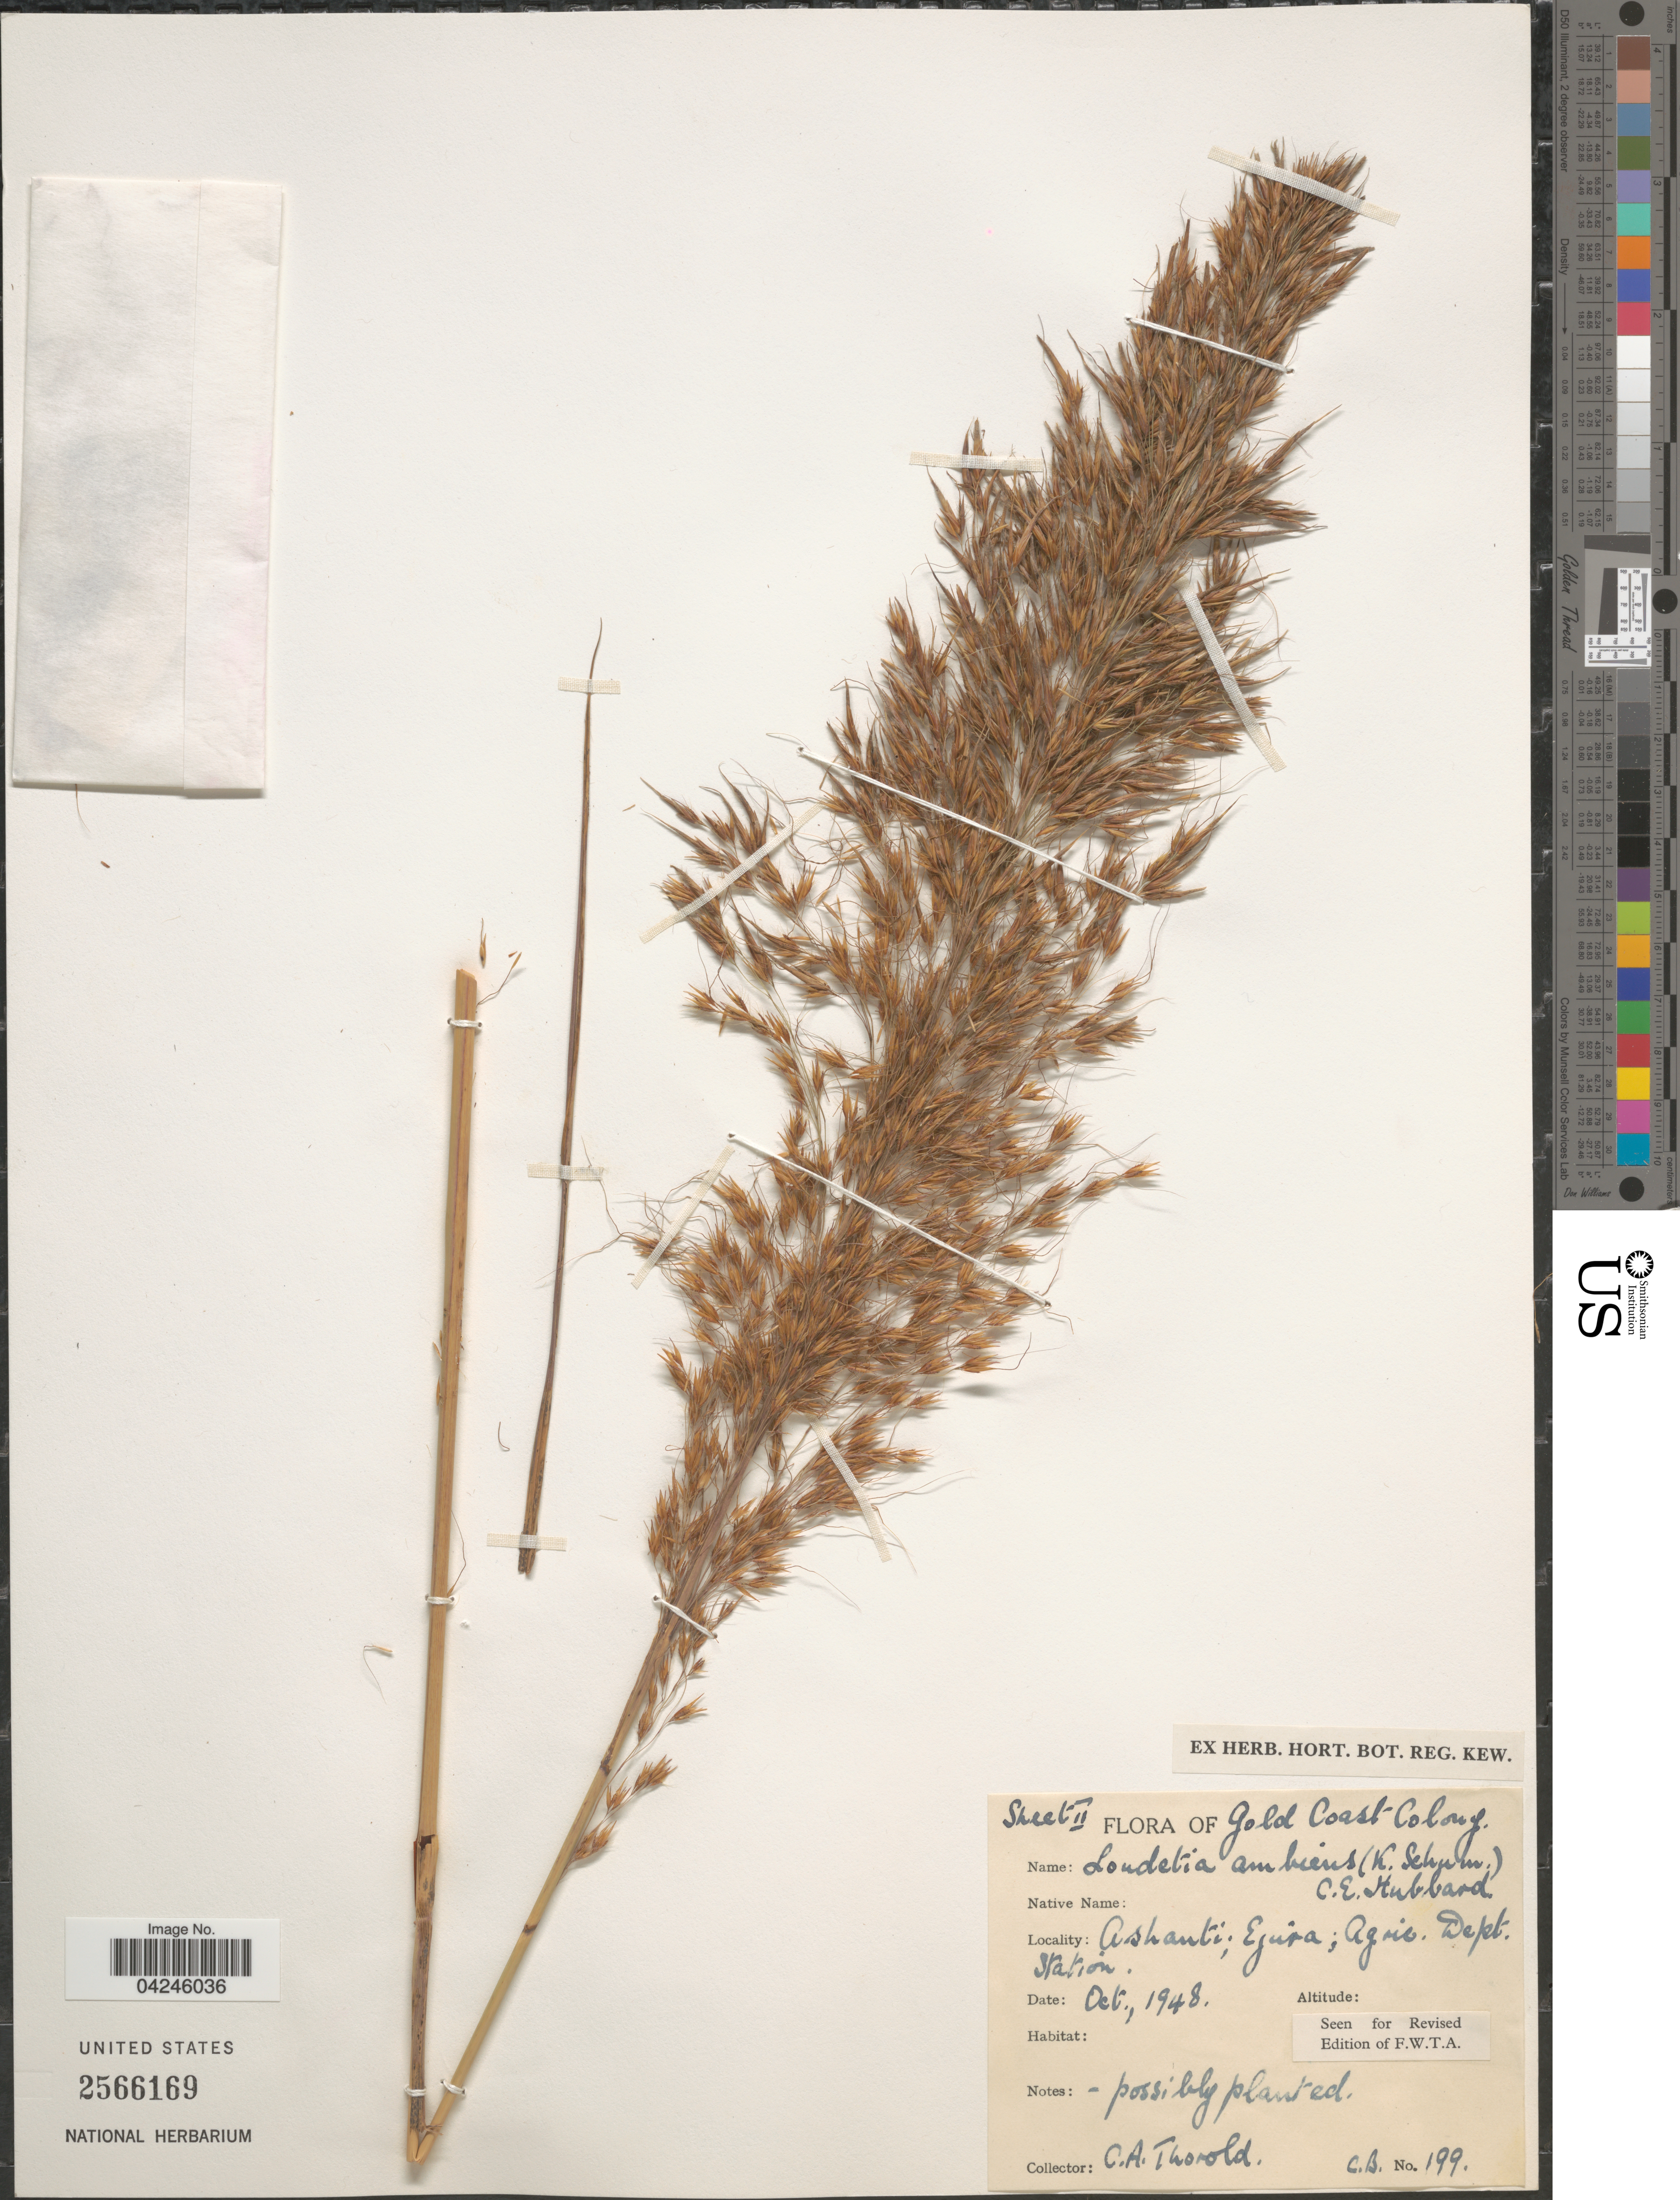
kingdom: Plantae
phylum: Tracheophyta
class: Liliopsida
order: Poales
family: Poaceae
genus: Loudetiopsis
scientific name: Loudetiopsis ambiens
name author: (K. Schum.) Conert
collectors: C. Thorold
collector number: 199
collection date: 1948-10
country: Ghana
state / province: Ashanti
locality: Gold Coast Colony. Ejura; Agric. Dept. Station.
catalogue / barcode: US 2566169